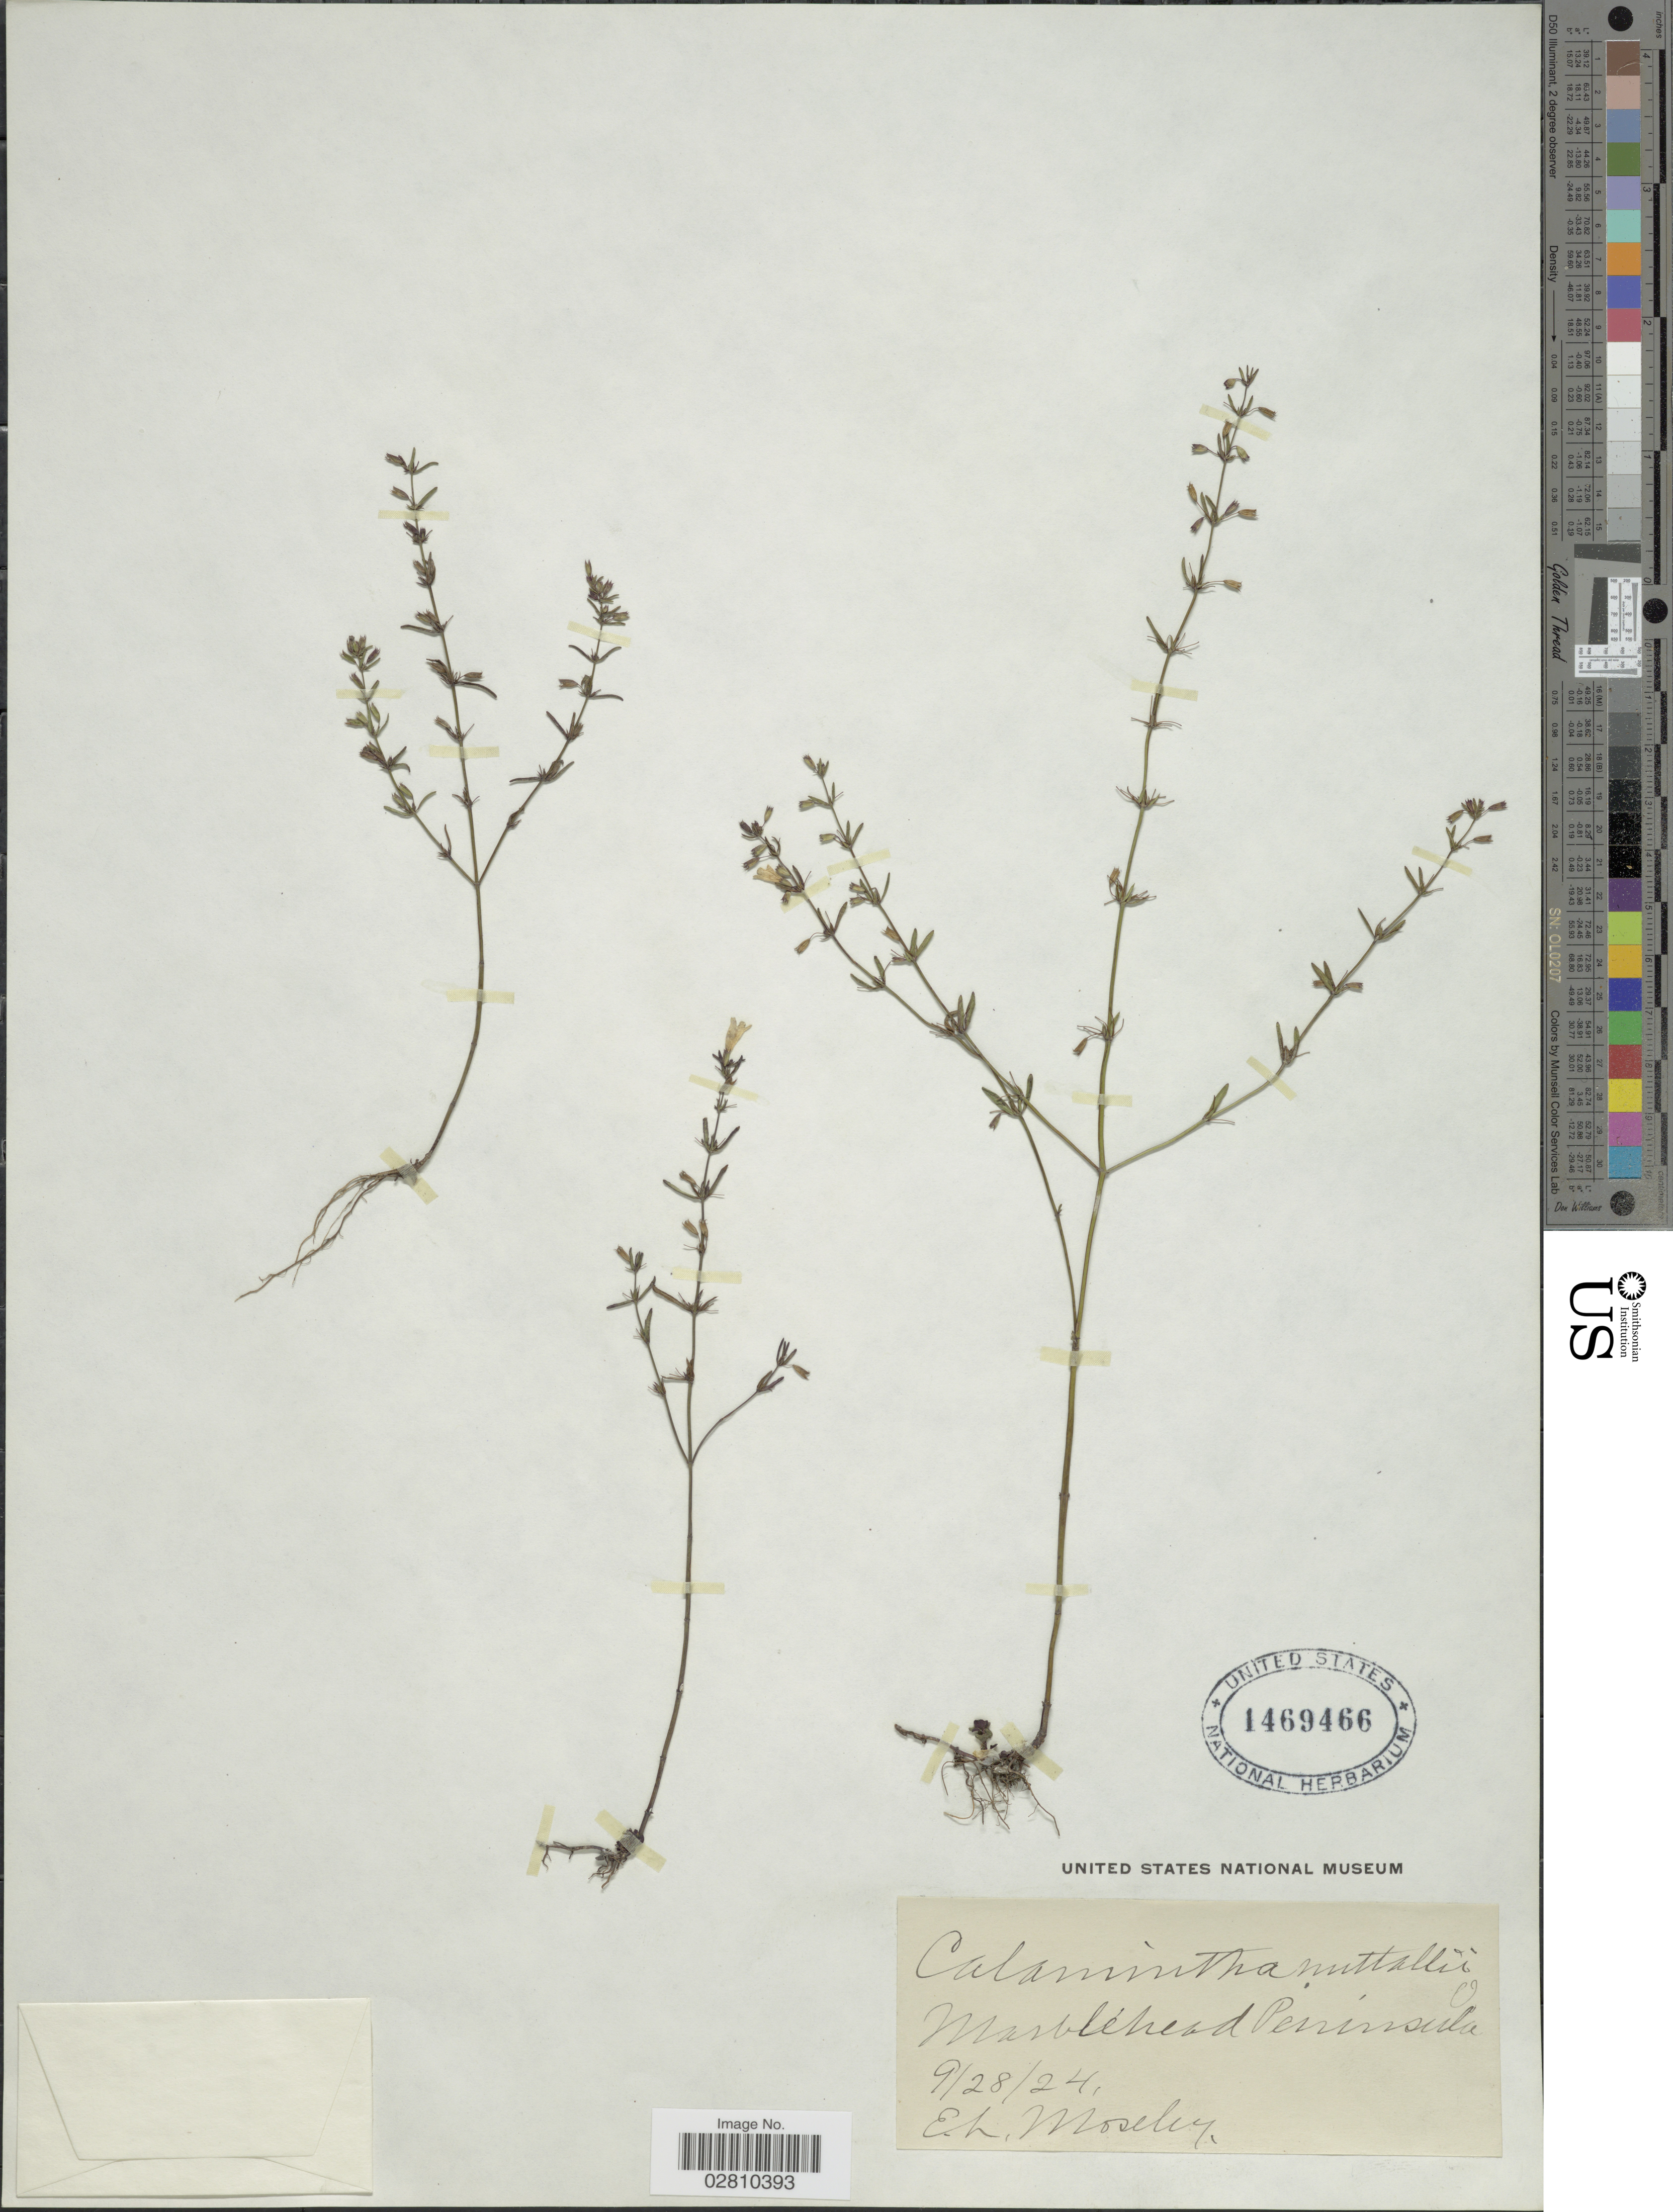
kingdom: Plantae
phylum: Tracheophyta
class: Magnoliopsida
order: Lamiales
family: Lamiaceae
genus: Clinopodium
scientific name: Clinopodium glabrum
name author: (Nutt.) Kuntze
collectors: E. Moseley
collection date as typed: Transcribed d/m/y: 28/9/24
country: United States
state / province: Ohio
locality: Marblehead Peninsula.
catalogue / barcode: US 1469466